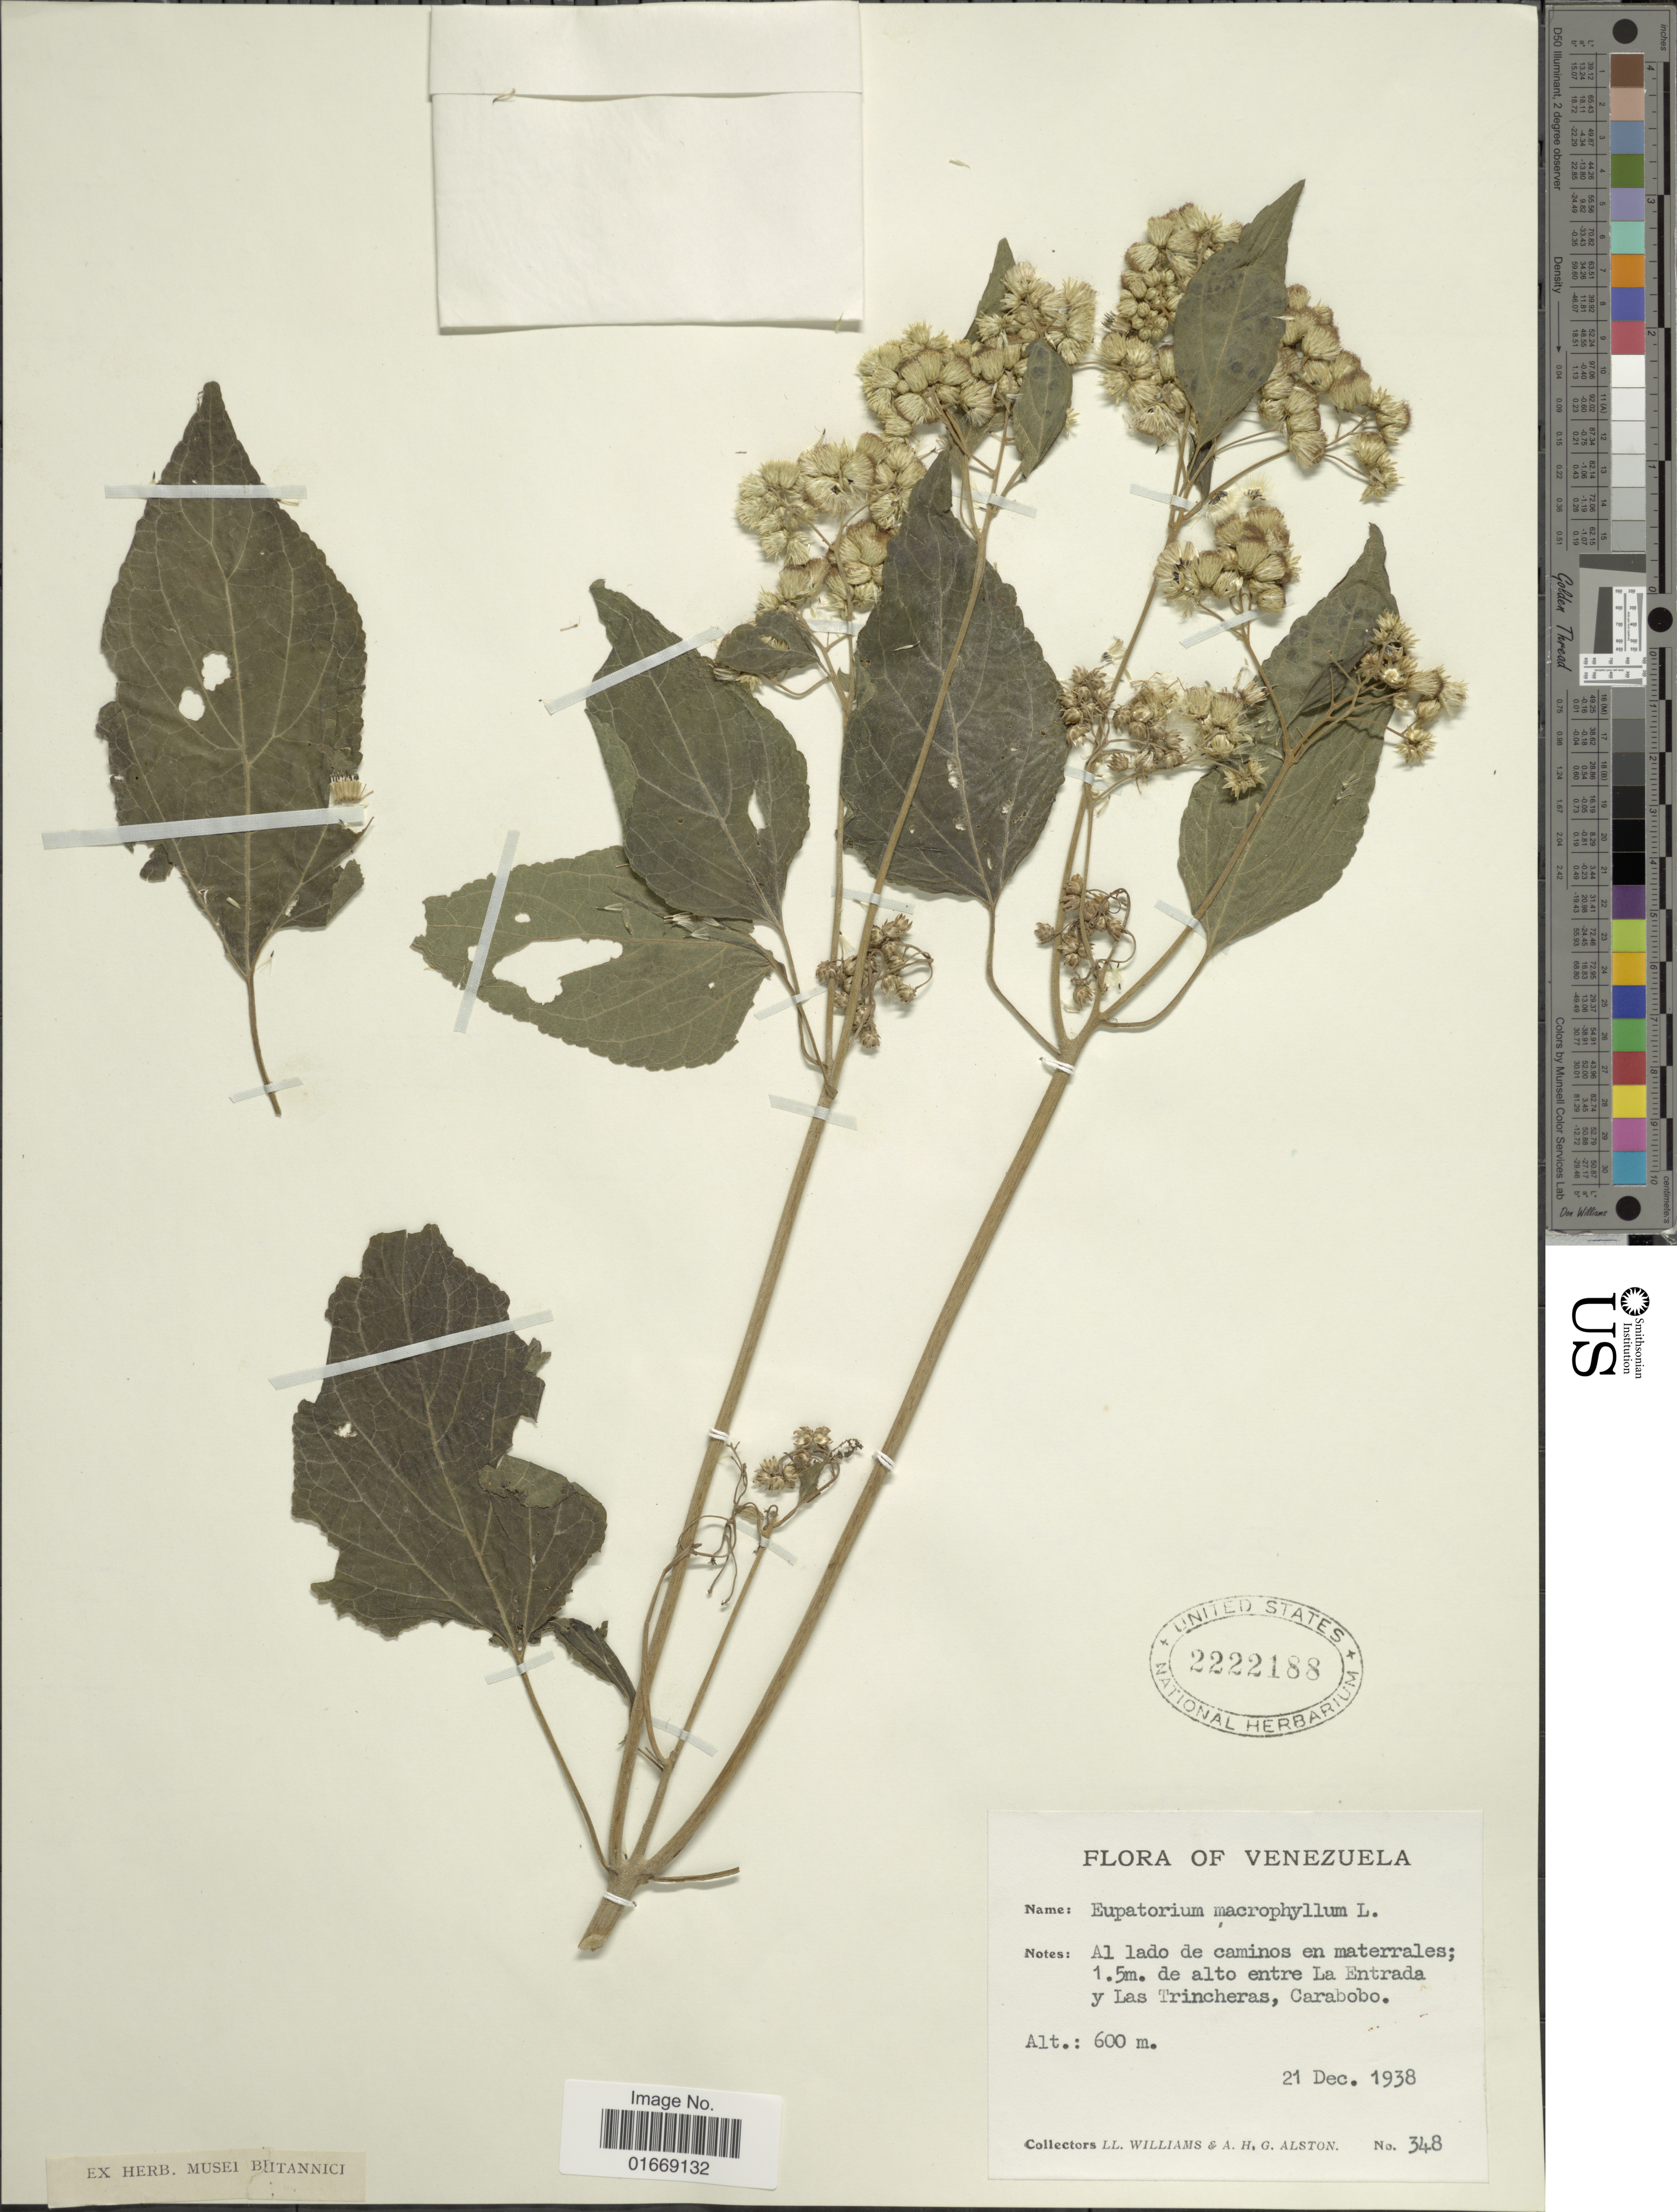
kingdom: Plantae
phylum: Tracheophyta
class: Magnoliopsida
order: Asterales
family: Asteraceae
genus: Hebeclinium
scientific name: Hebeclinium macrophyllum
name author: (L.) DC.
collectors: Ll. Williams & A. H. Alston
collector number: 348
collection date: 1938-12-21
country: Venezuela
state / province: Carabobo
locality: Entre La Entrada y Las Trincheras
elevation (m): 600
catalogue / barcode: US 2222188